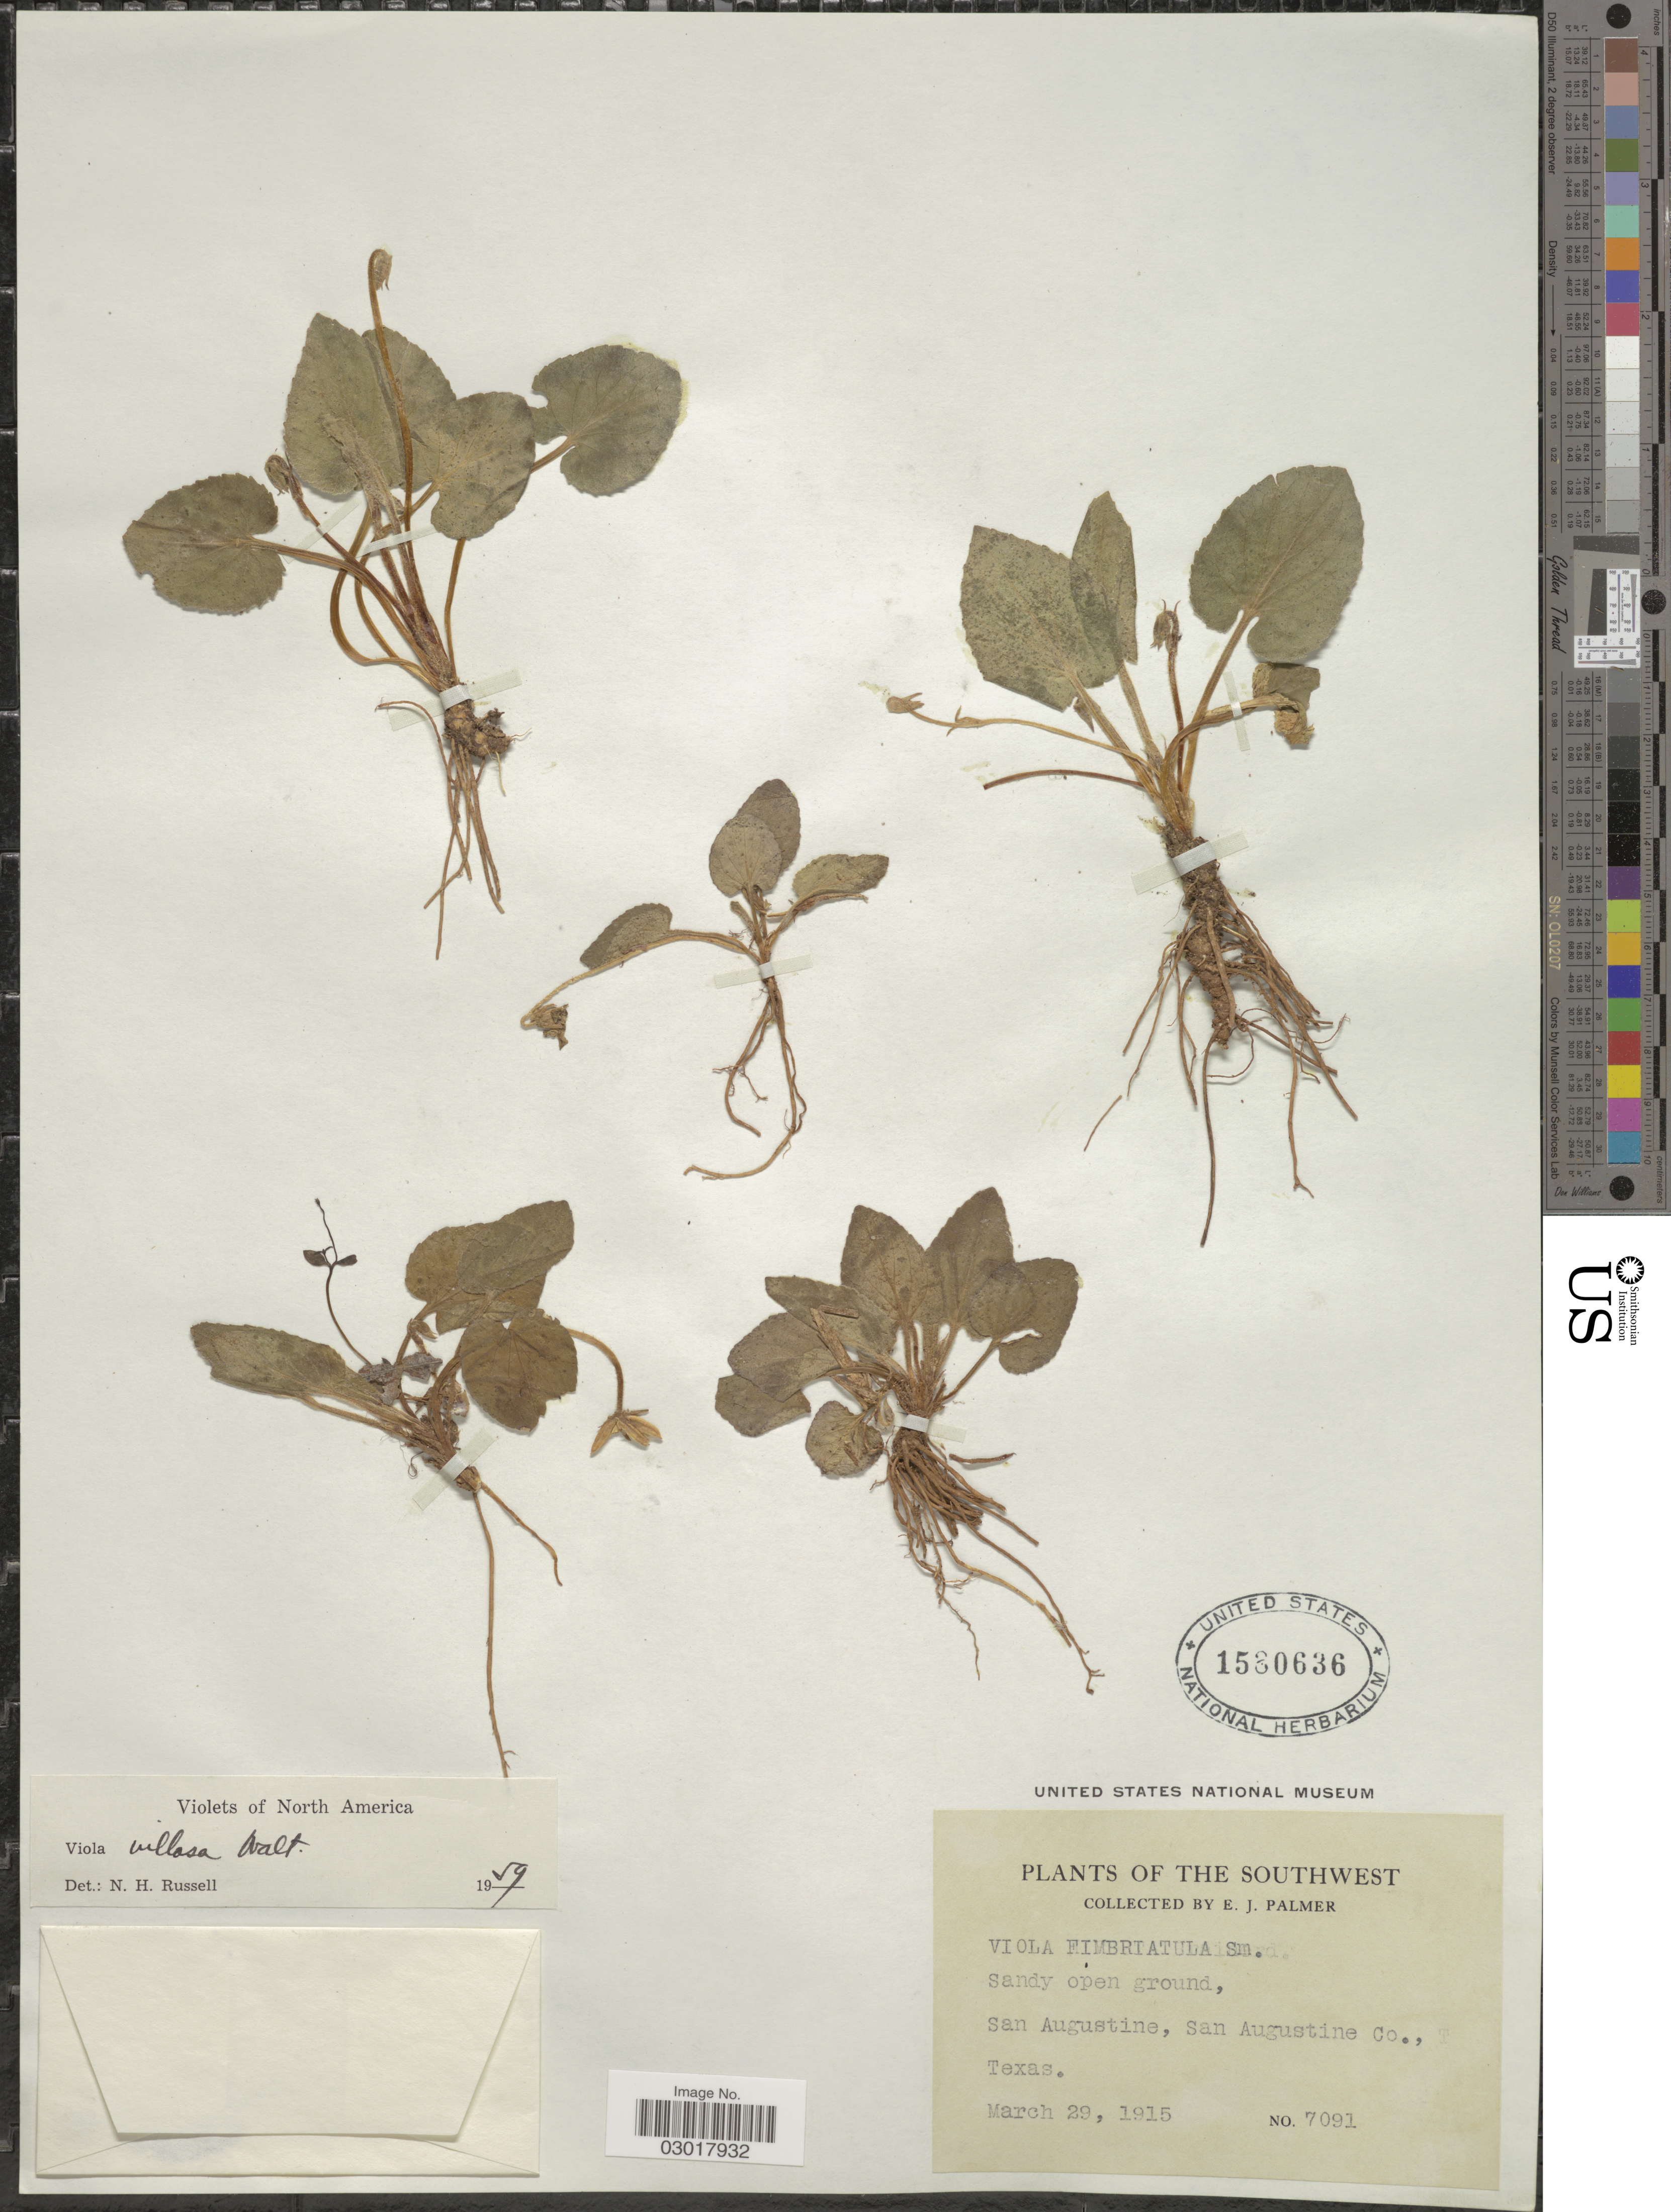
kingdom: Plantae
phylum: Tracheophyta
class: Magnoliopsida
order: Malpighiales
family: Violaceae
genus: Viola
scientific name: Viola villosa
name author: Walter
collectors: E. J. Palmer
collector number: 7091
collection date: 1915-03-29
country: United States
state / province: Texas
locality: Southwest. San Augustine, San Augustine Co.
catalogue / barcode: US 1530636